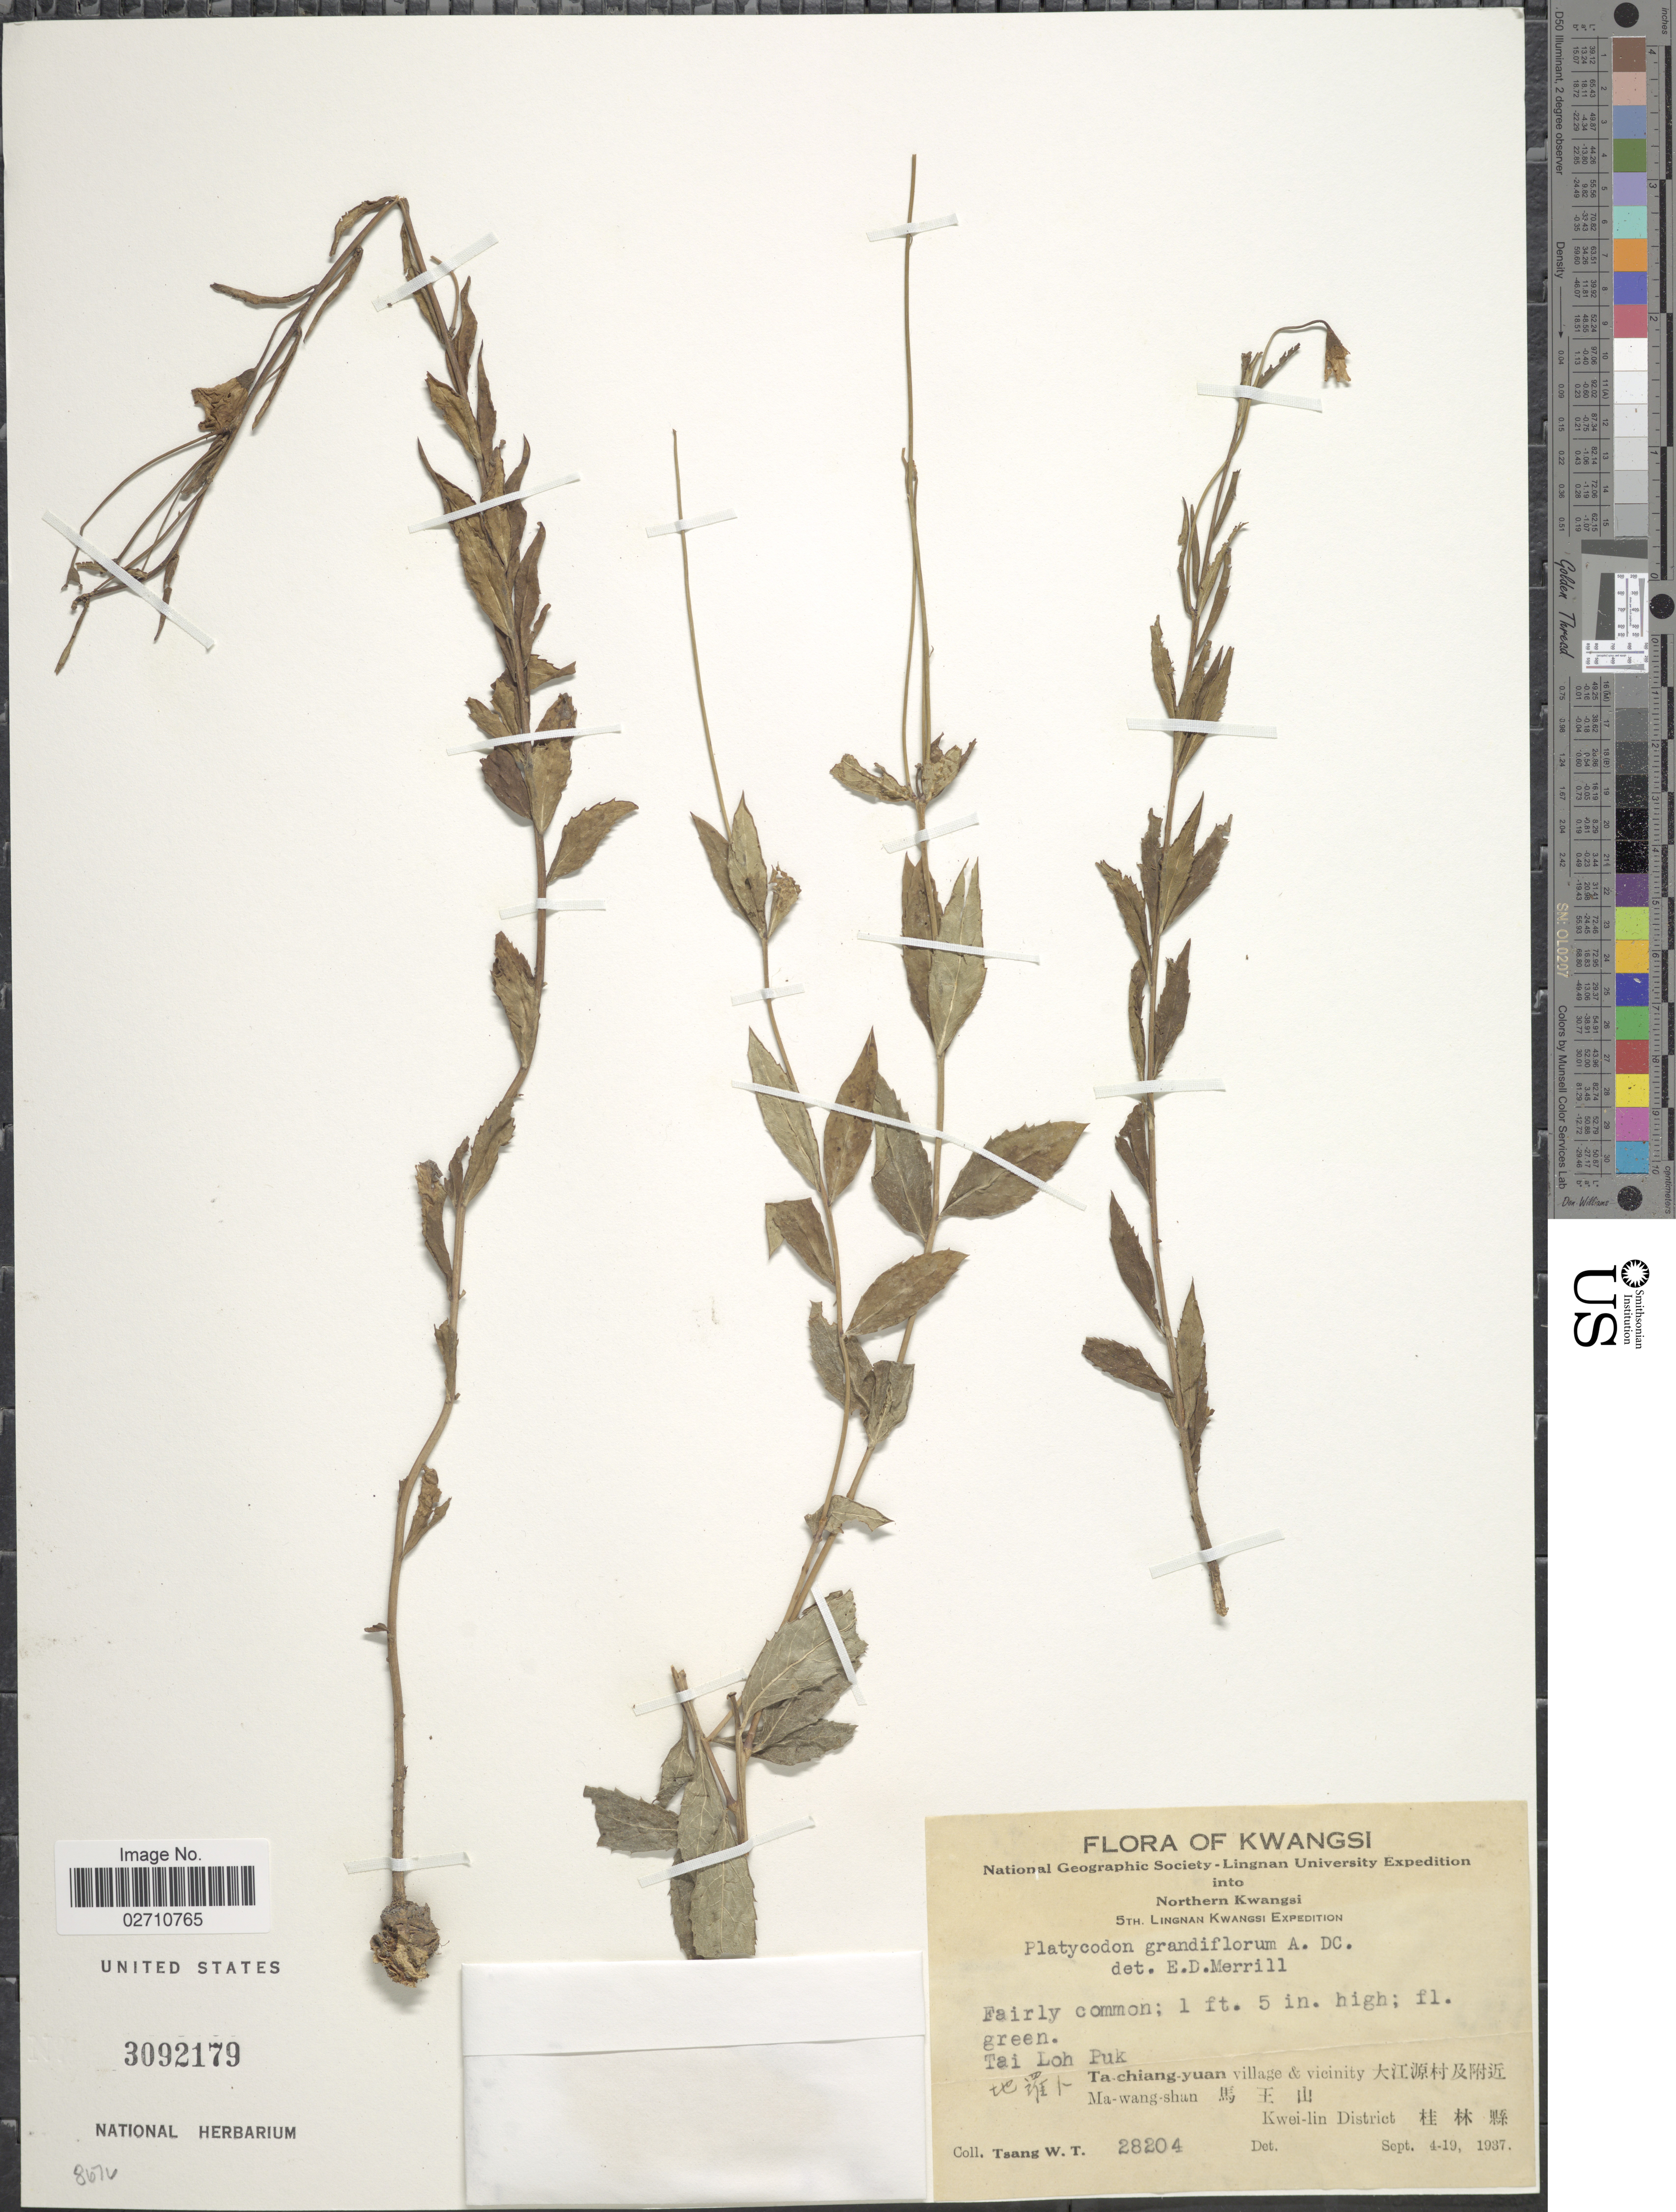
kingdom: Plantae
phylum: Tracheophyta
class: Magnoliopsida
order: Asterales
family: Campanulaceae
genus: Platycodon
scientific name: Platycodon grandiflorus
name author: (Jacq.) A. DC.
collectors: W. T. Tsang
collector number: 28204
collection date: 1937-09-04/1937-09-19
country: China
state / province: Guangxi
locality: Northern Kwangsi. Ta-chiang-yuan village & vicinity Ma-wang-shan. Kwei-lin District. Tah Loh Puk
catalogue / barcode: US 3092179